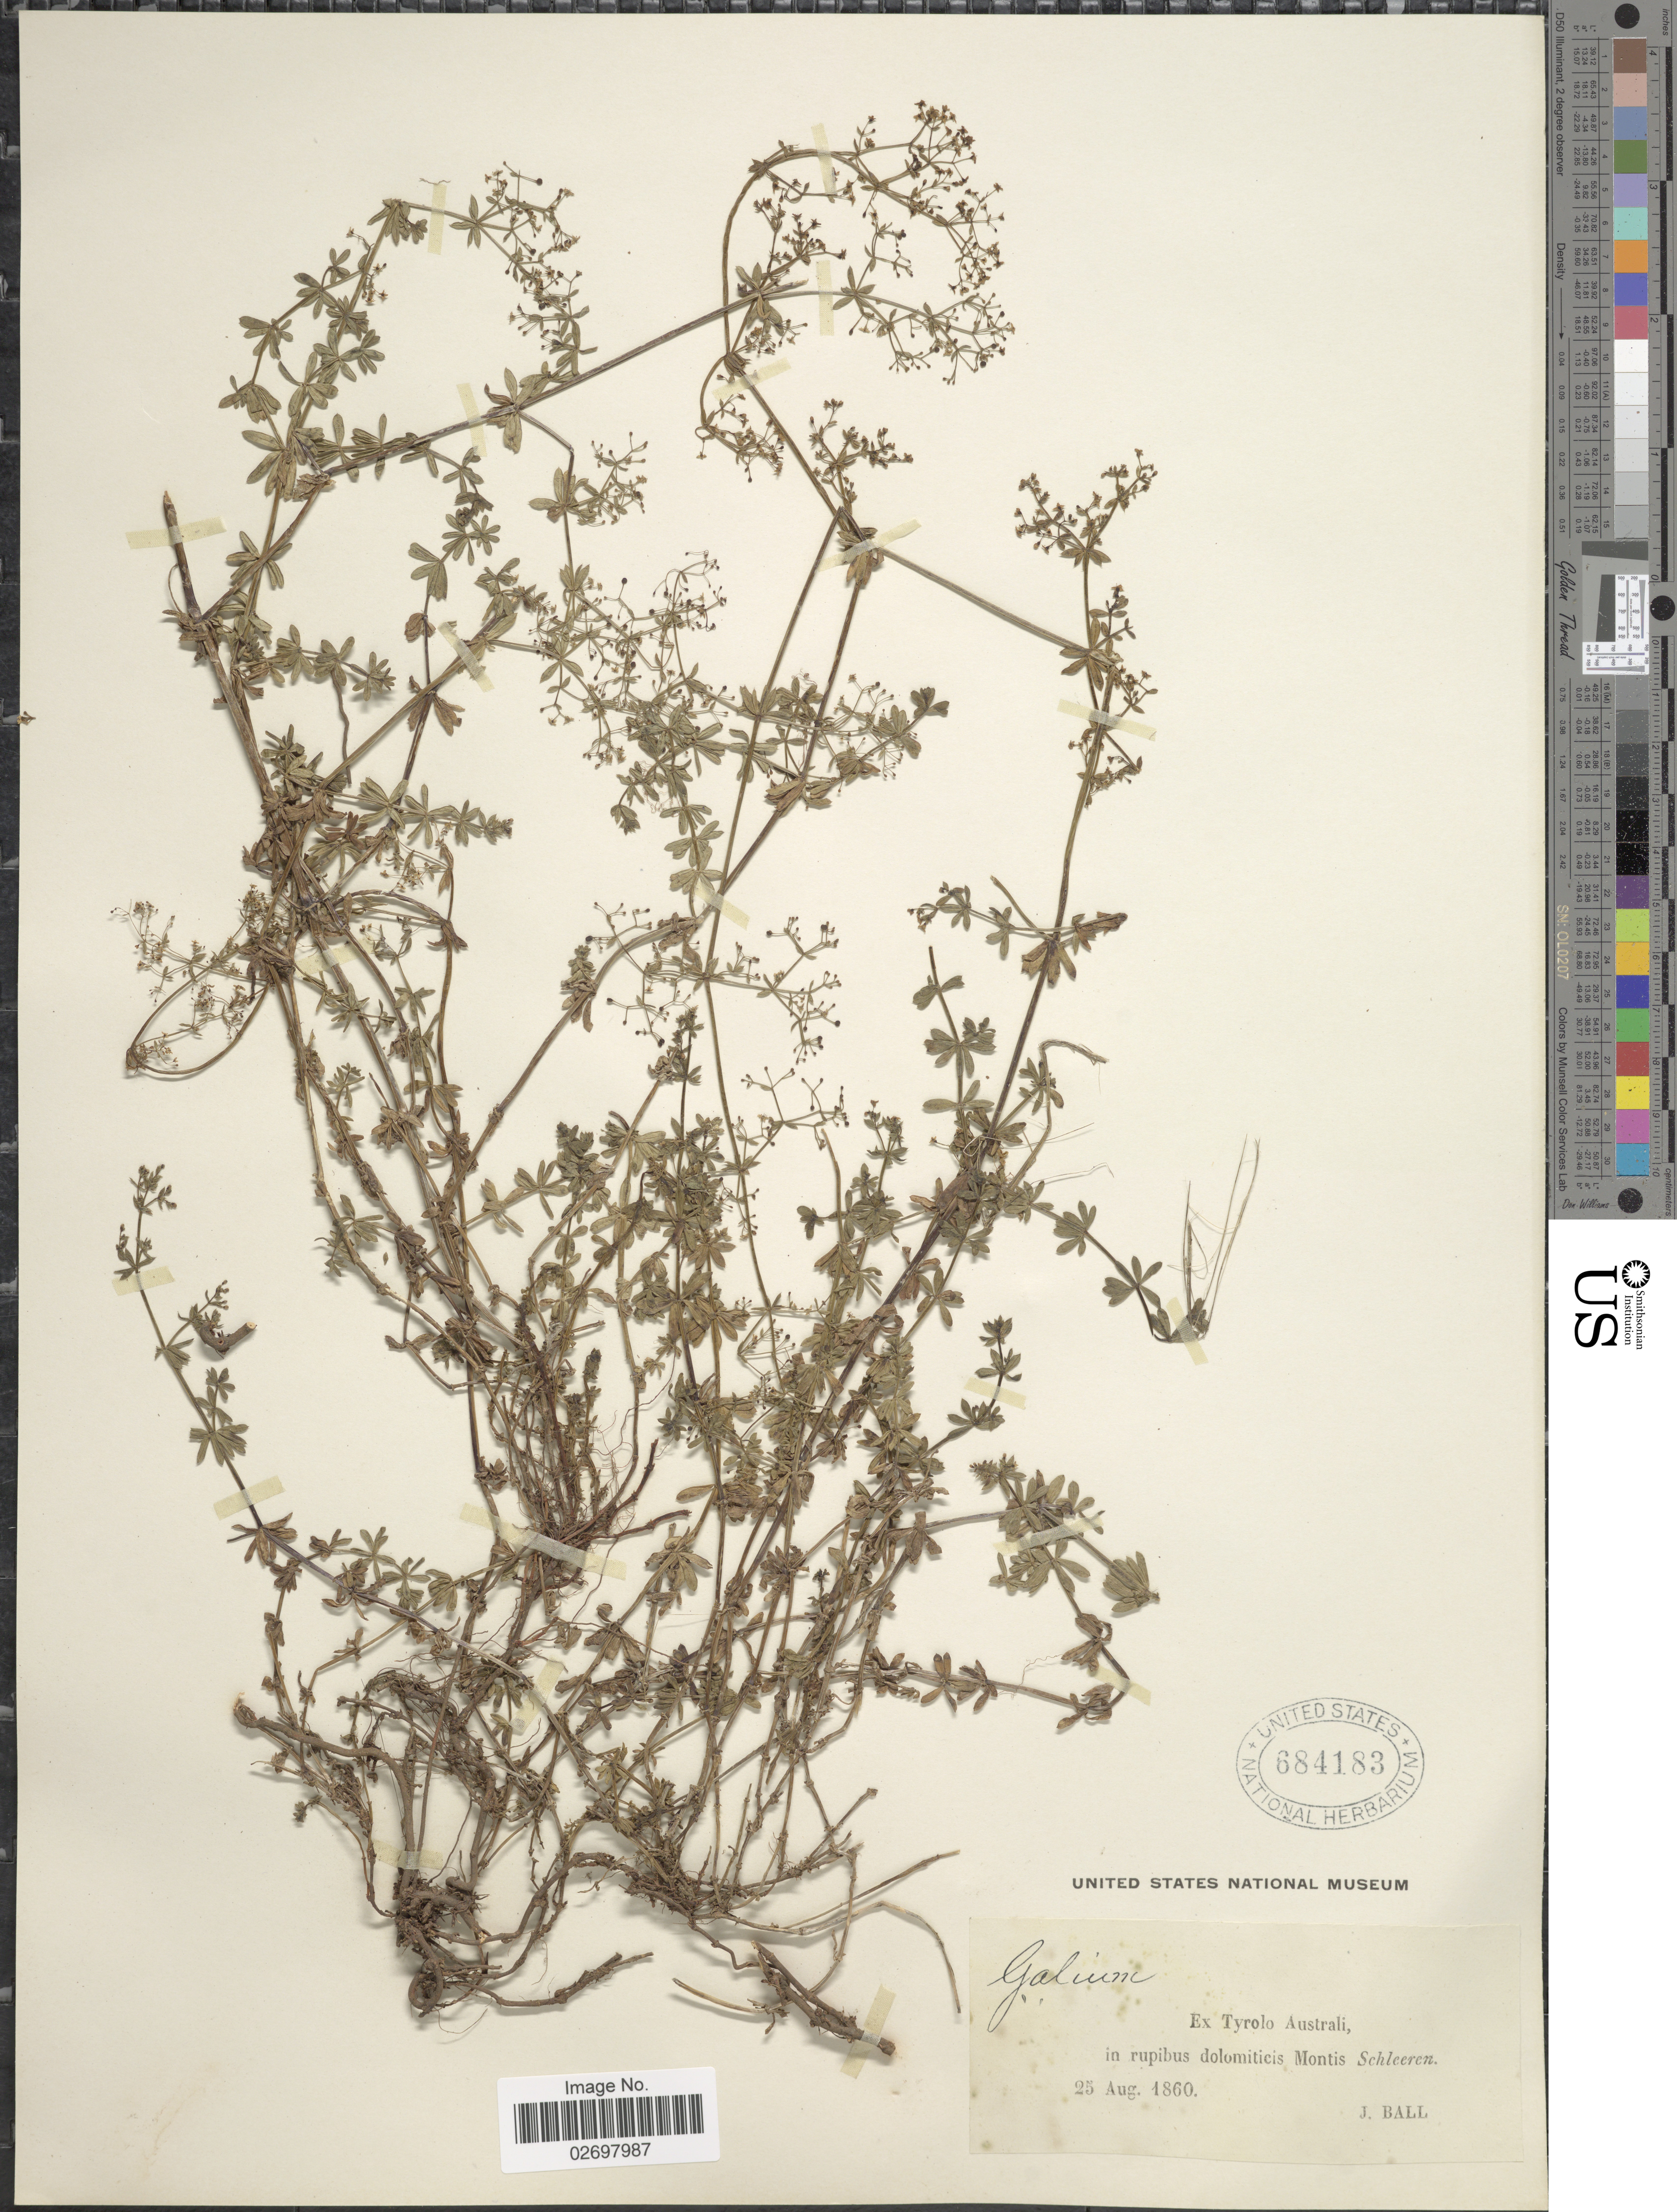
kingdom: Plantae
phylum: Tracheophyta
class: Magnoliopsida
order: Gentianales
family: Rubiaceae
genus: Galium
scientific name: Galium sp.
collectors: J. Ball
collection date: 1860-08-25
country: Switzerland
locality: Ex Tyrolo Australi, in rupibus dolomiticis Montis Schleeren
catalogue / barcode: US 684183